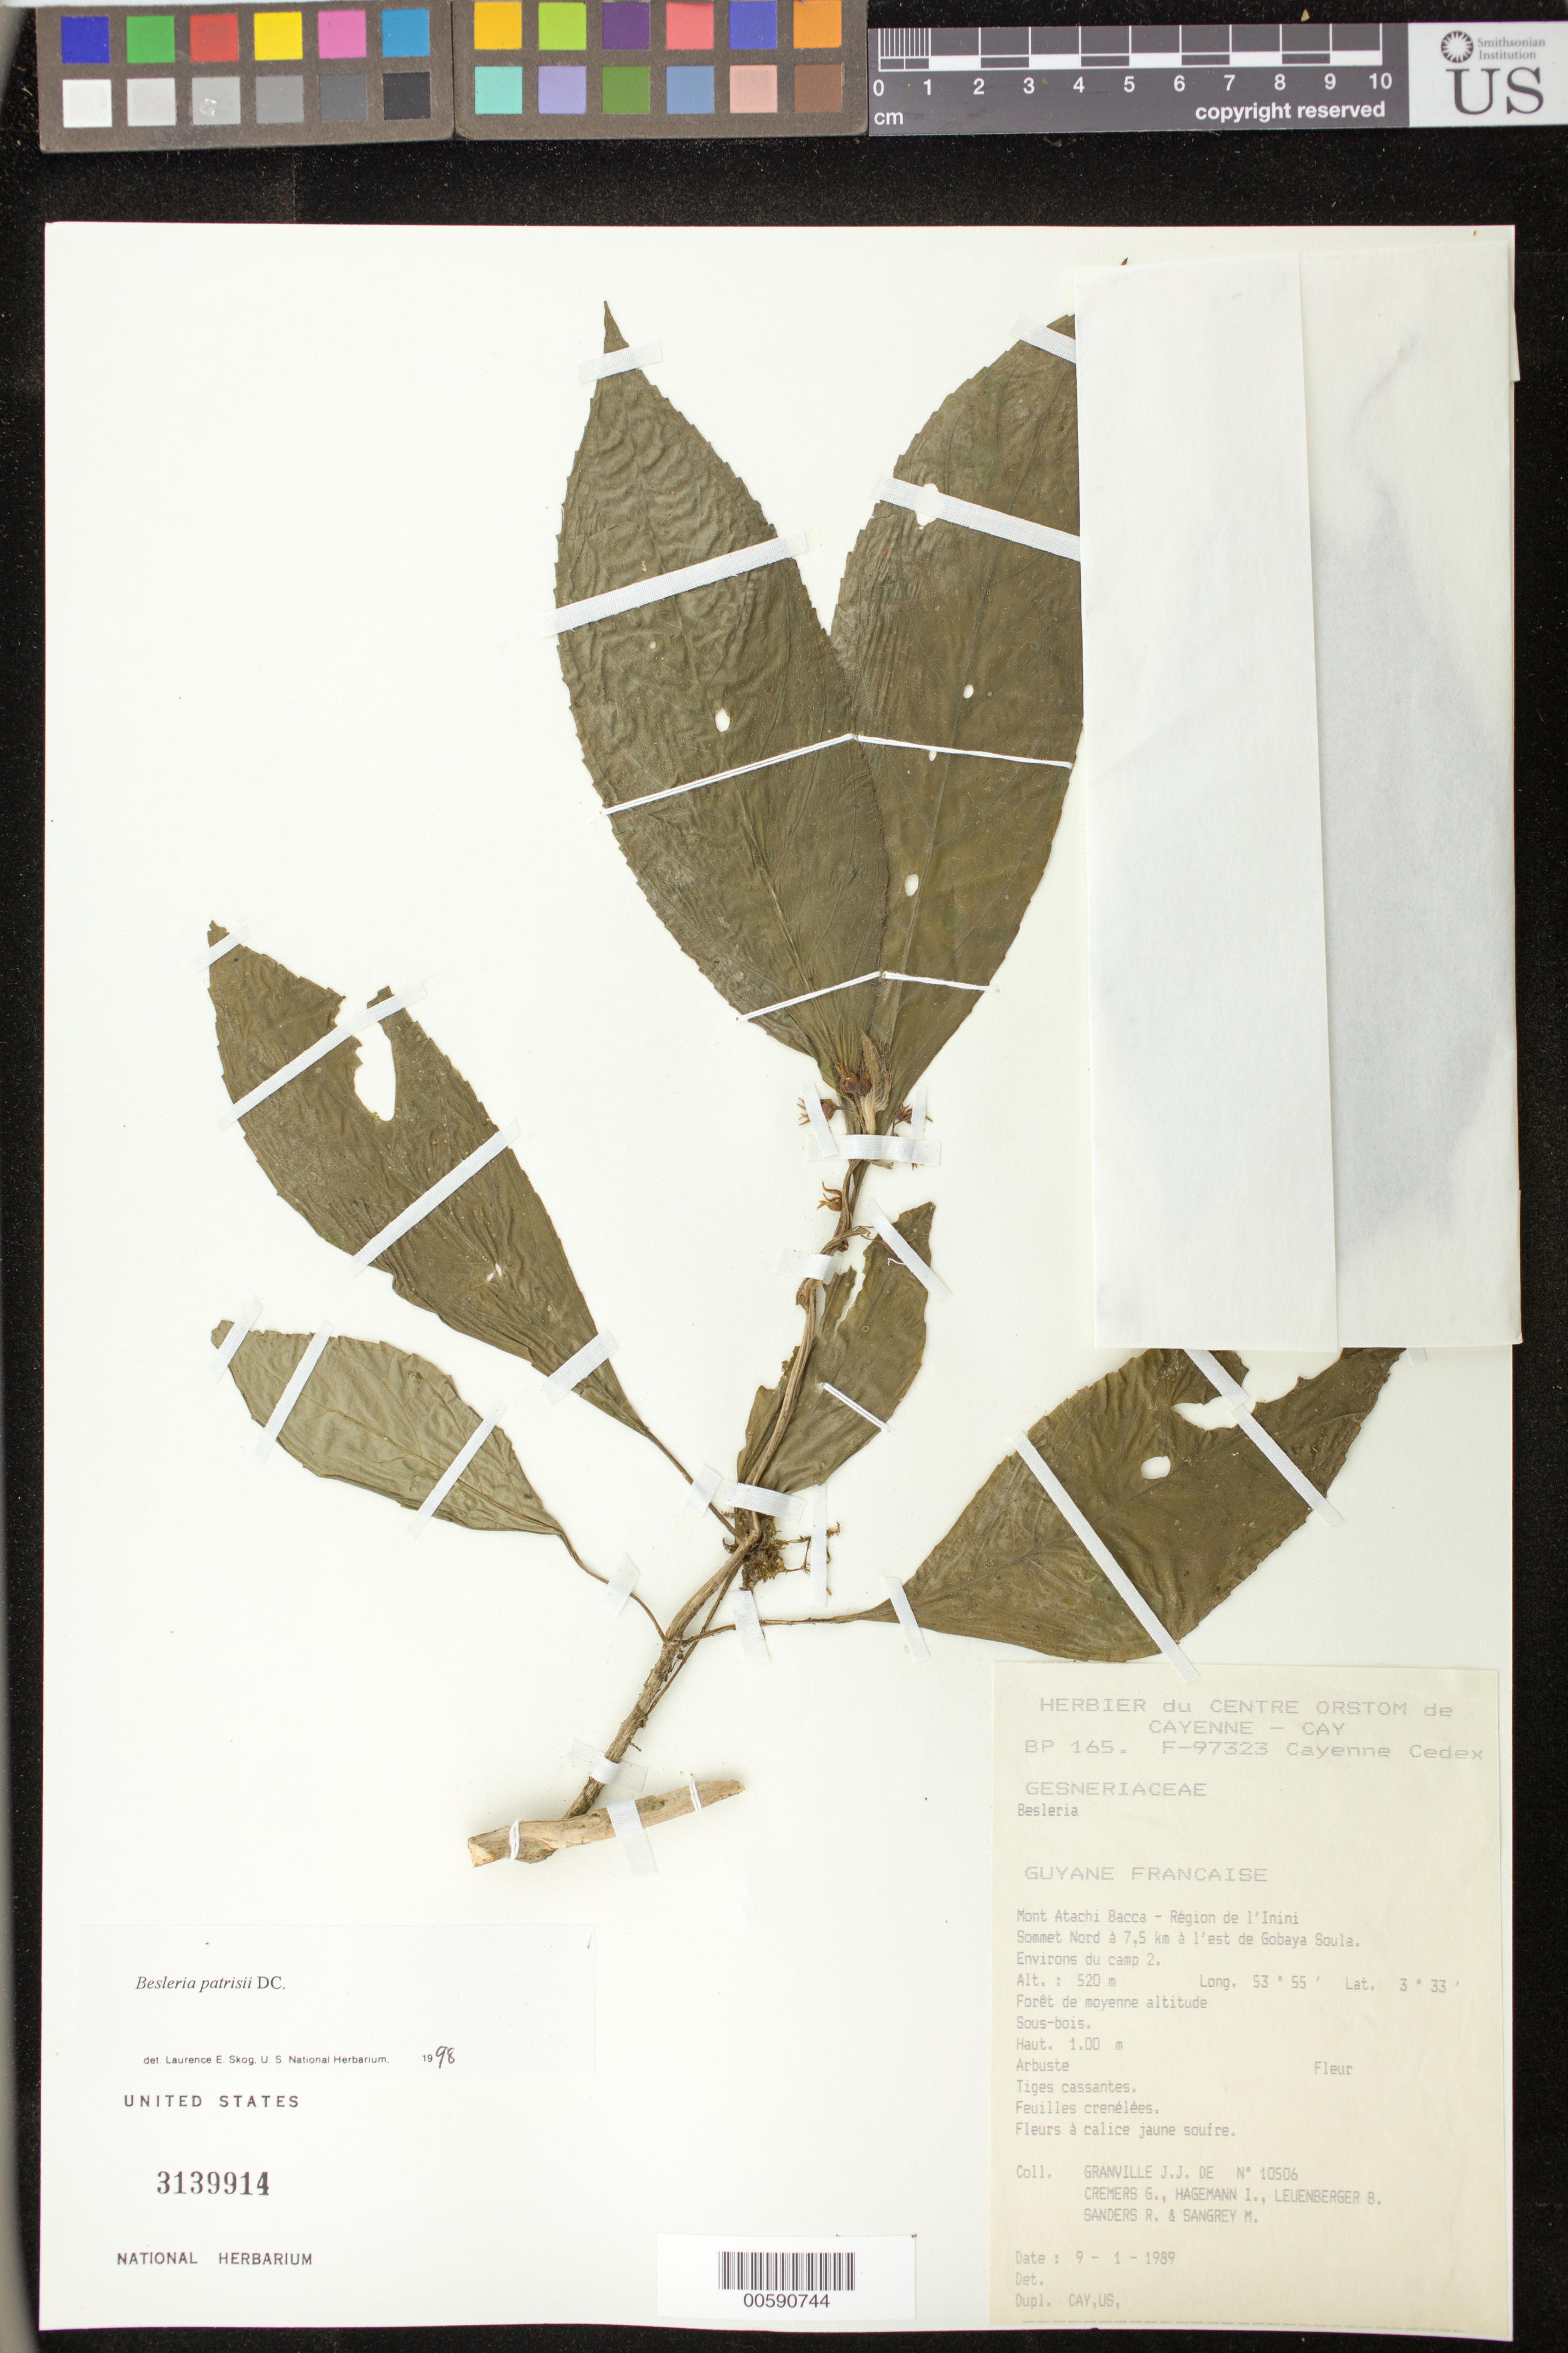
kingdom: Plantae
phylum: Tracheophyta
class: Magnoliopsida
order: Lamiales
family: Gesneriaceae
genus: Besleria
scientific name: Besleria patrisii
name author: DC.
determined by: Skog, Laurence E.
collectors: J.-J. de Granville, G. Cremers, I. Hagemann, B. Leuenberger, R. Sanders & M. S. Sangrey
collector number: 10506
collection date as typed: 09 Jan 1989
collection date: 1989-01-09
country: French Guiana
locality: Mont Atachi Bacca, région de l'Inini, Sommet Nord à 7.5 km à l'est de Gobaya Soula; environs du camp 2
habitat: Forêt de moyenne altitude; sous-bois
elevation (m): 520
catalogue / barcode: US 3139914